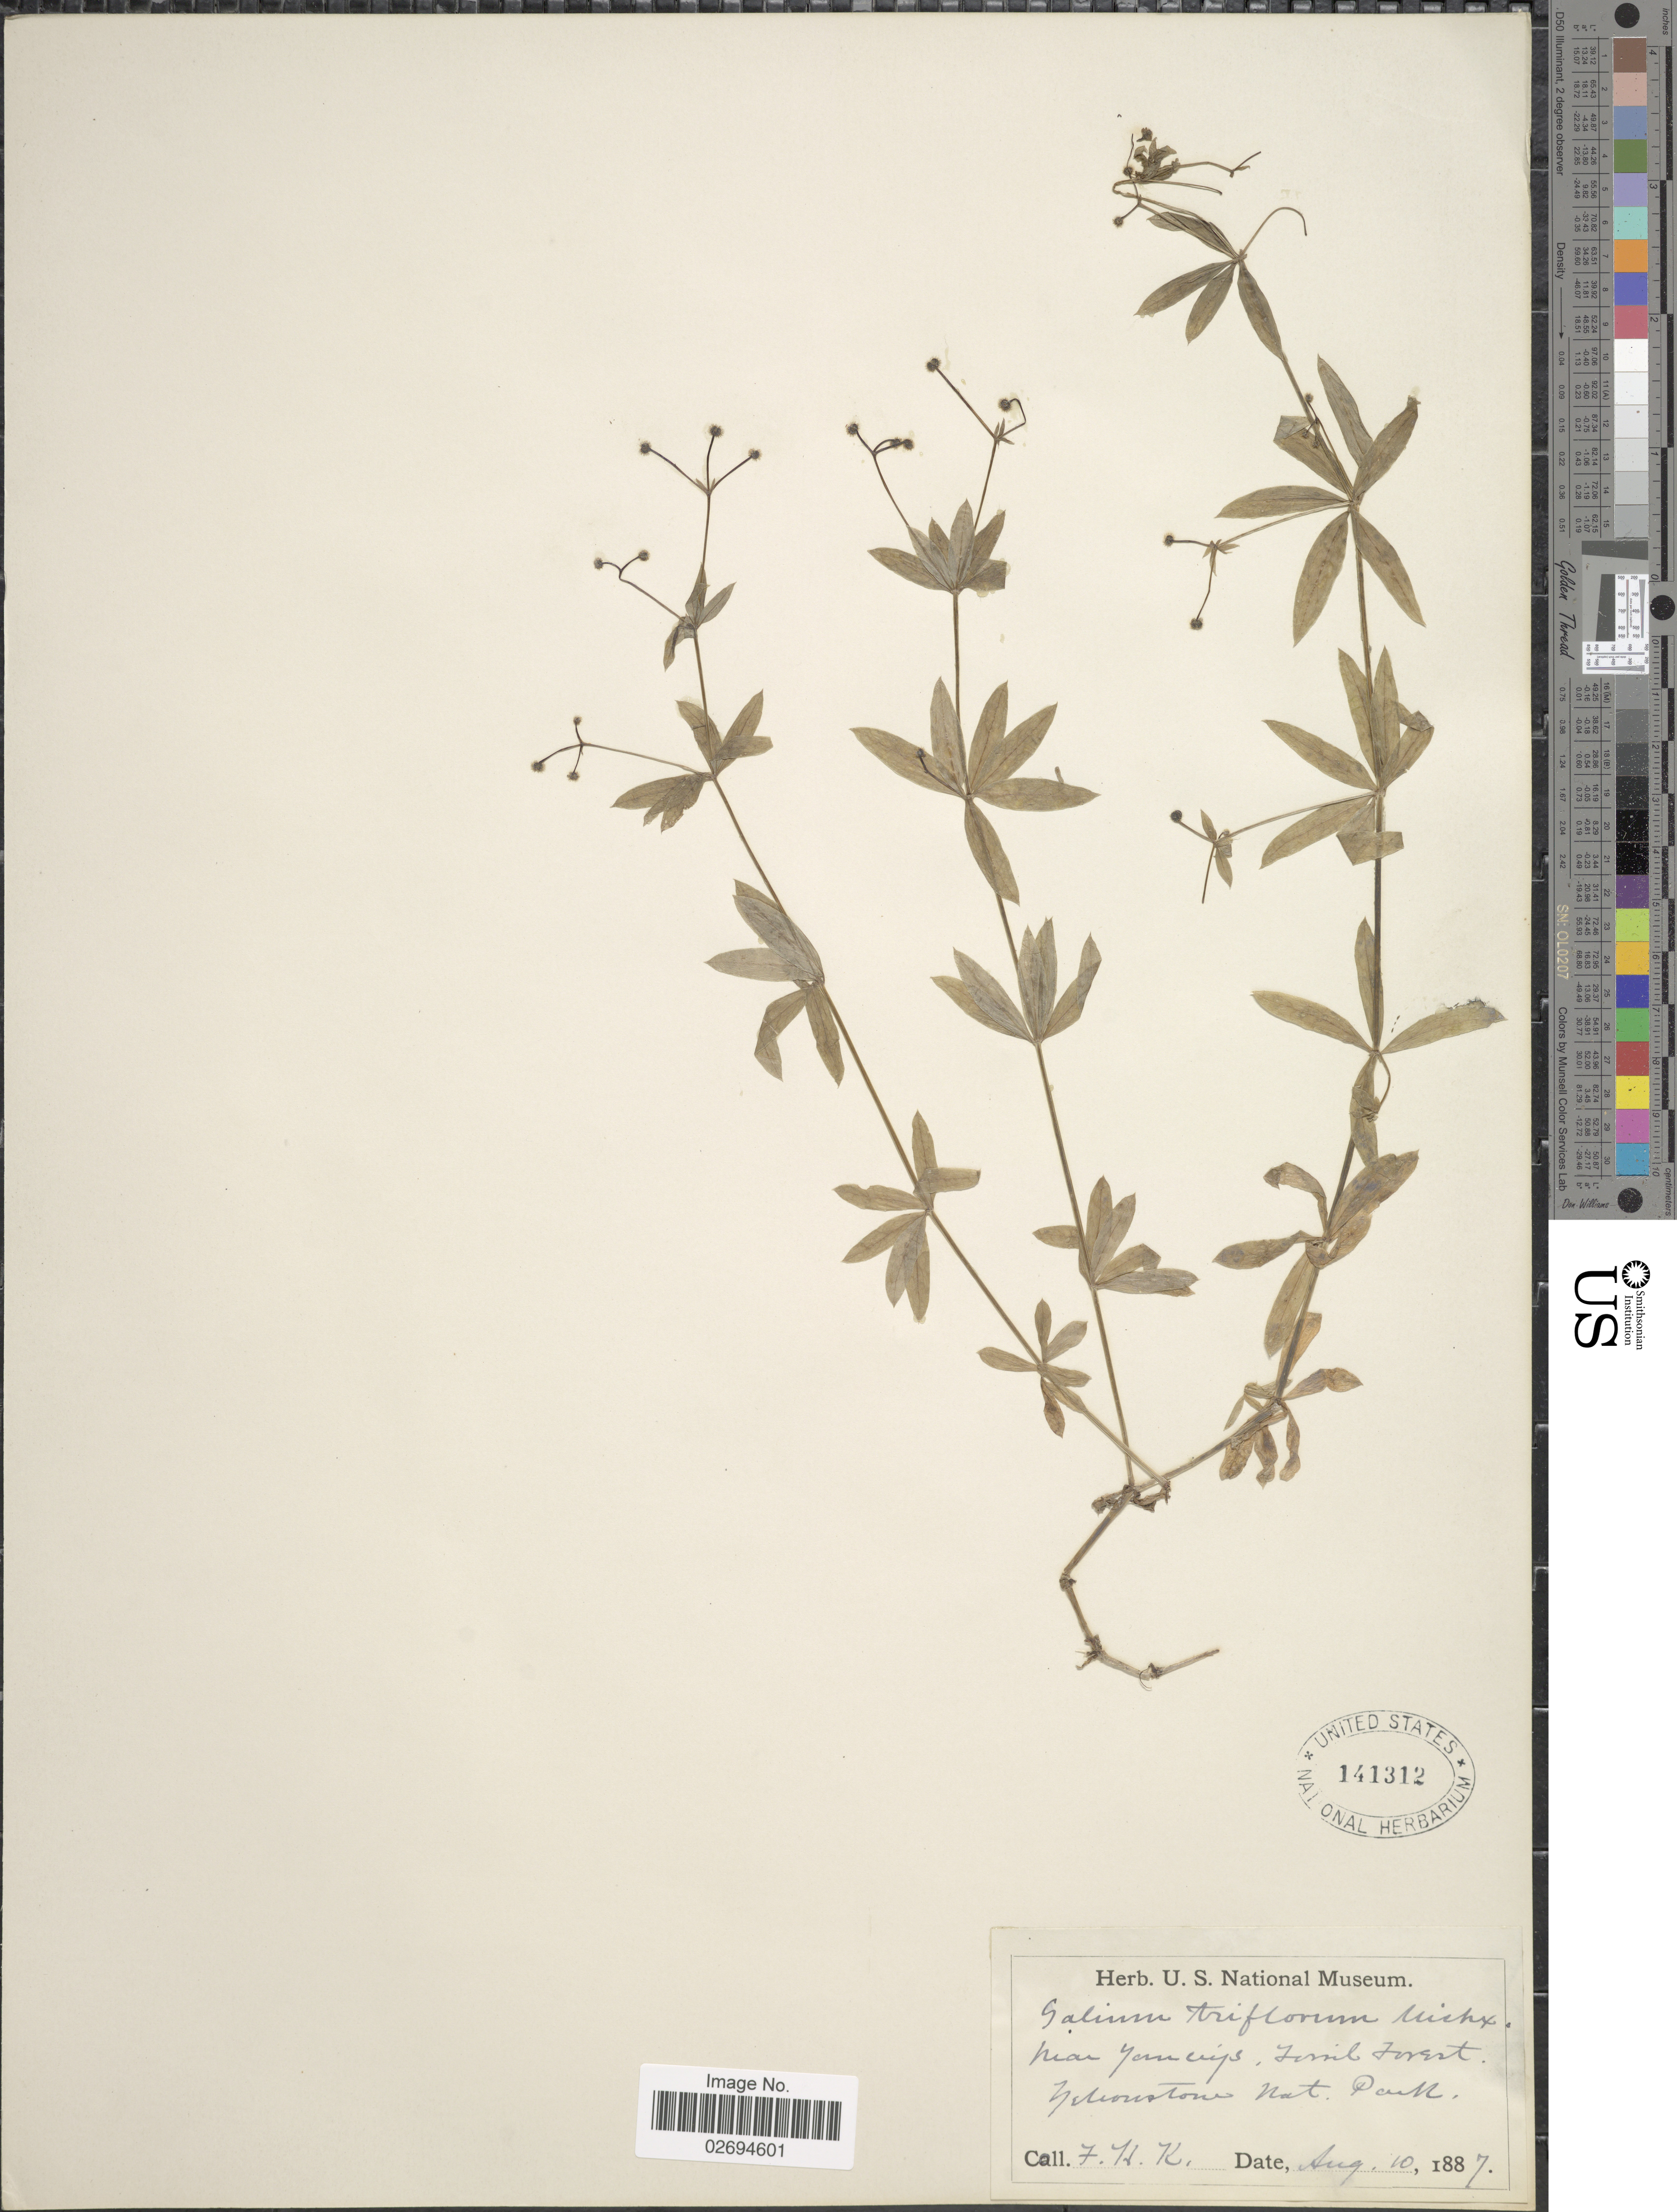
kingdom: Plantae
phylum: Tracheophyta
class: Magnoliopsida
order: Gentianales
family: Rubiaceae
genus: Galium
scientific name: Galium triflorum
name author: Michx.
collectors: F. H. K.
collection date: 1887-08-10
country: United States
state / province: Wyoming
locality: Near Yancey's, Feral Forest. Yellowstone Nat. Park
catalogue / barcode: US 141312